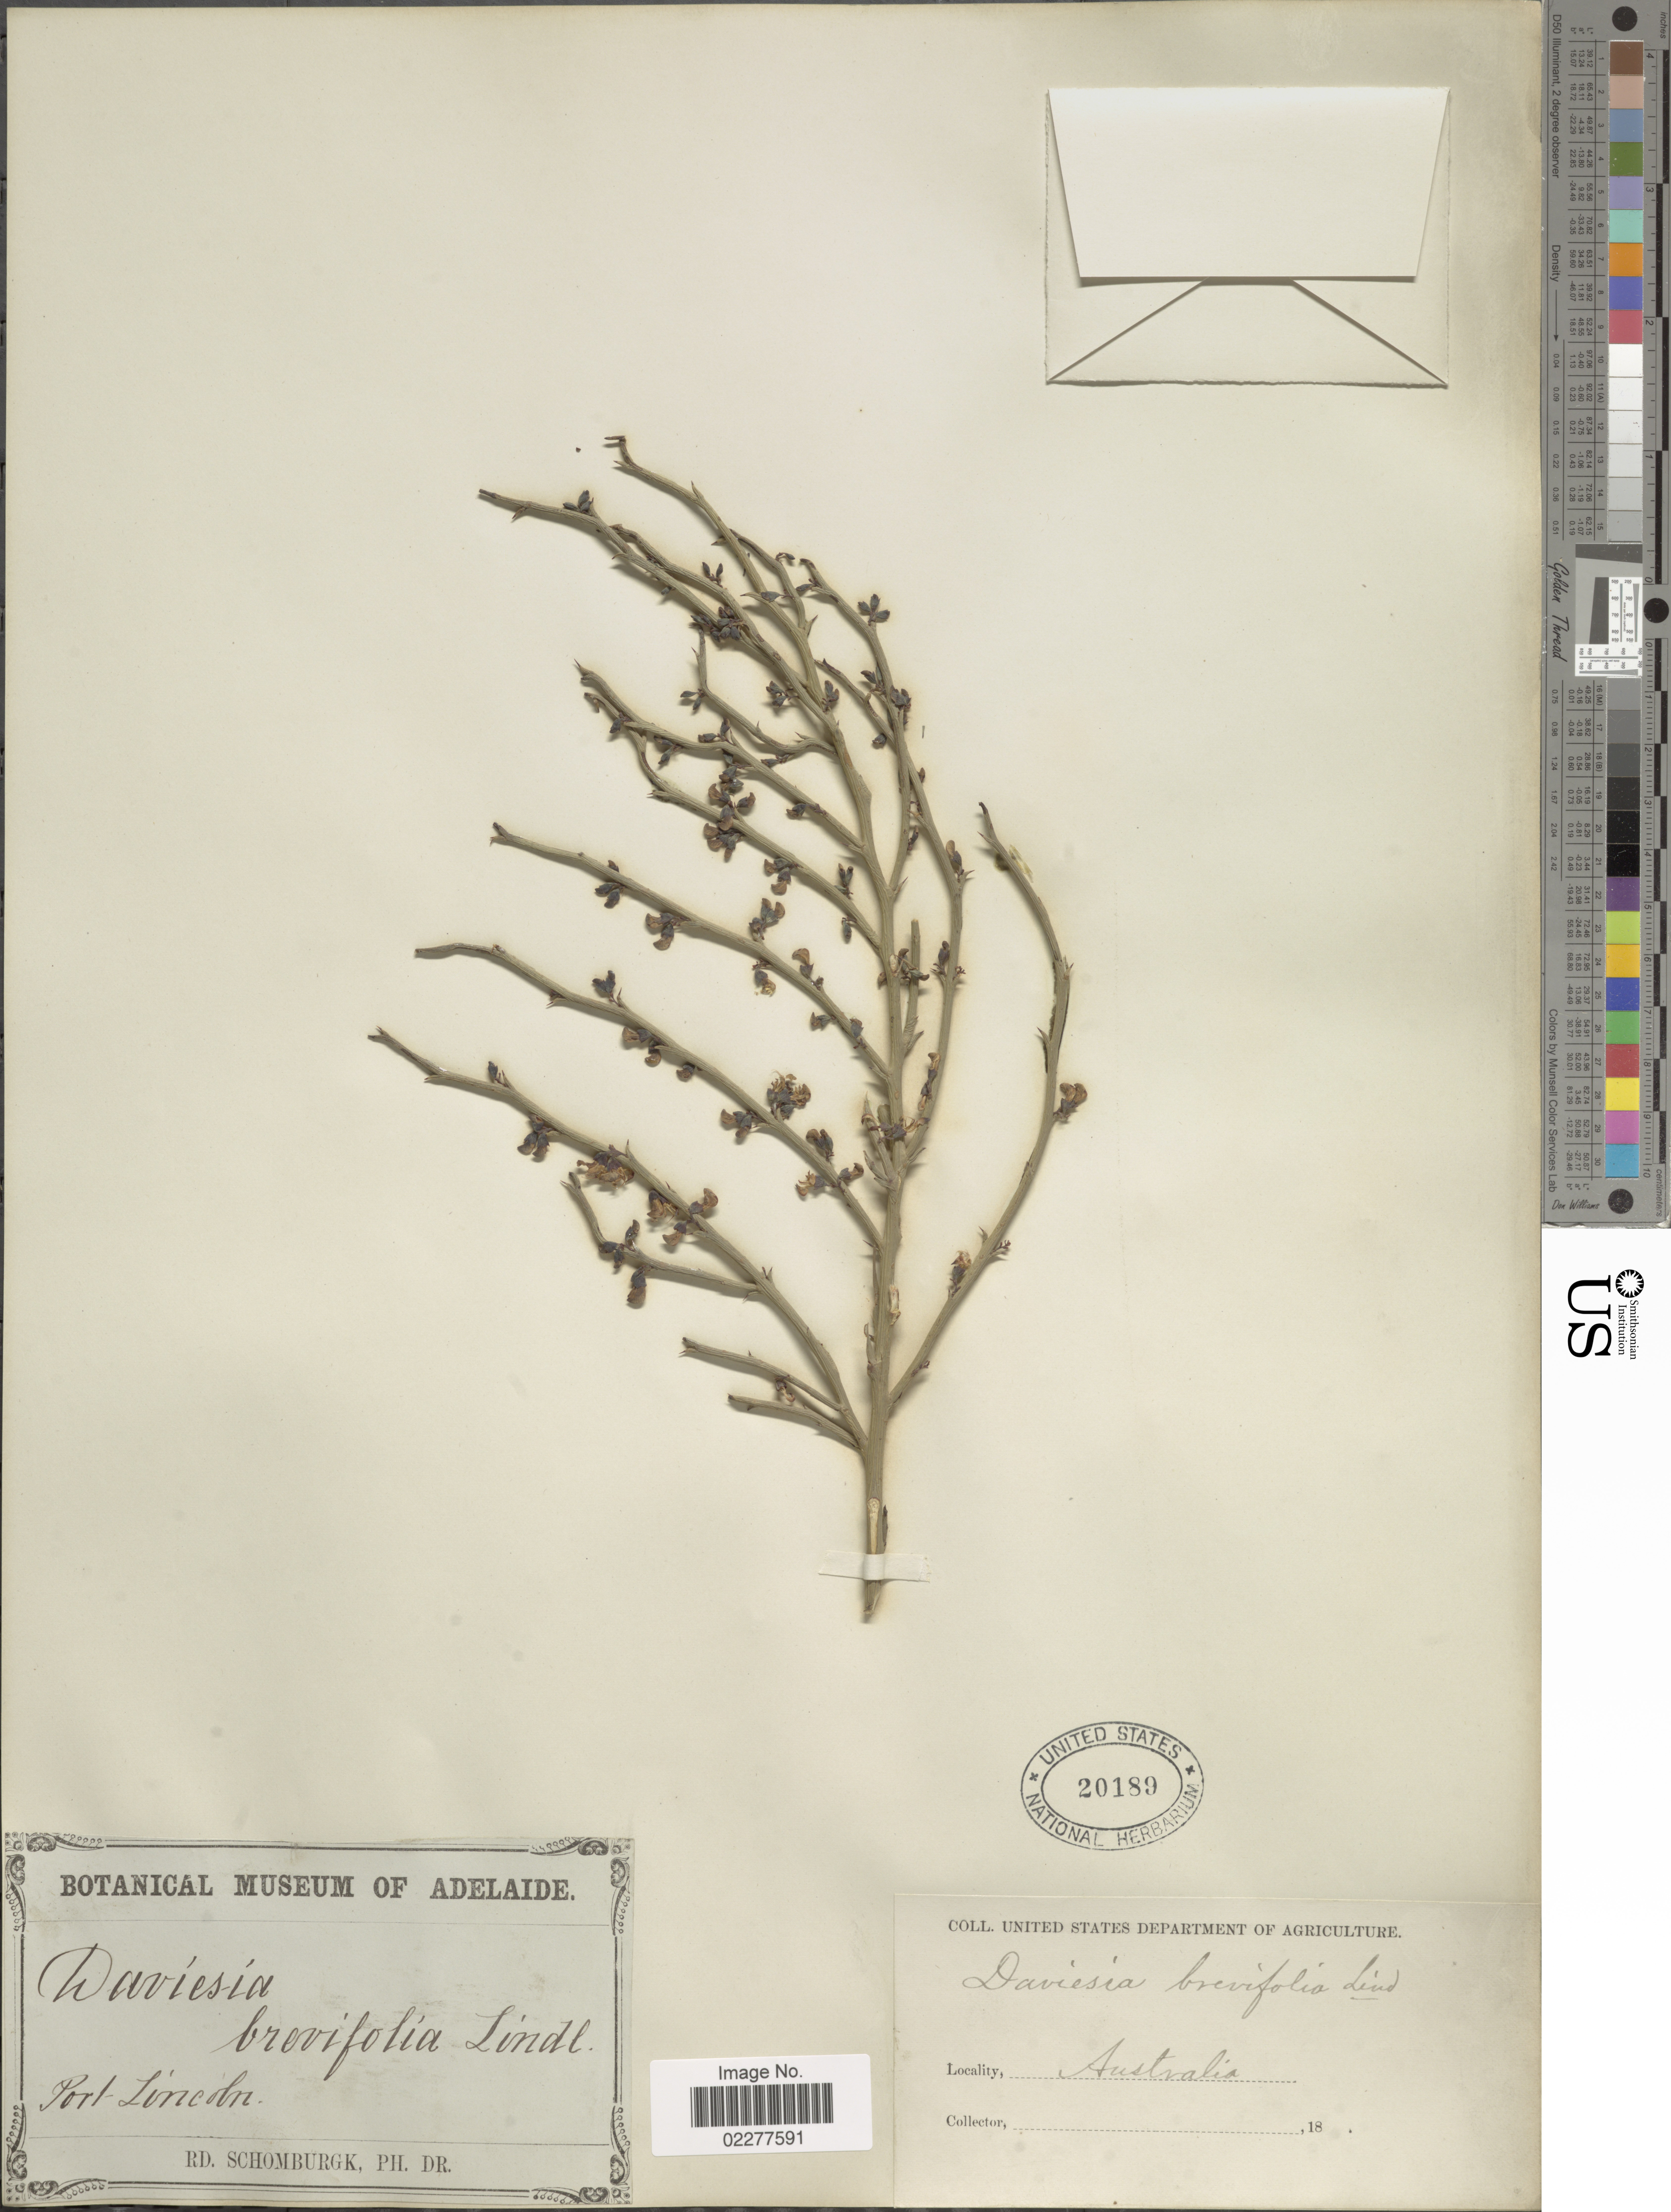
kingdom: Plantae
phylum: Tracheophyta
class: Magnoliopsida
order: Fabales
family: Fabaceae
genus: Daviesia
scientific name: Daviesia brevifolia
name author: Lindl.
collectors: M. R. Schomburgk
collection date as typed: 18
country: Australia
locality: Port Lincoln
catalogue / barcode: US 20189